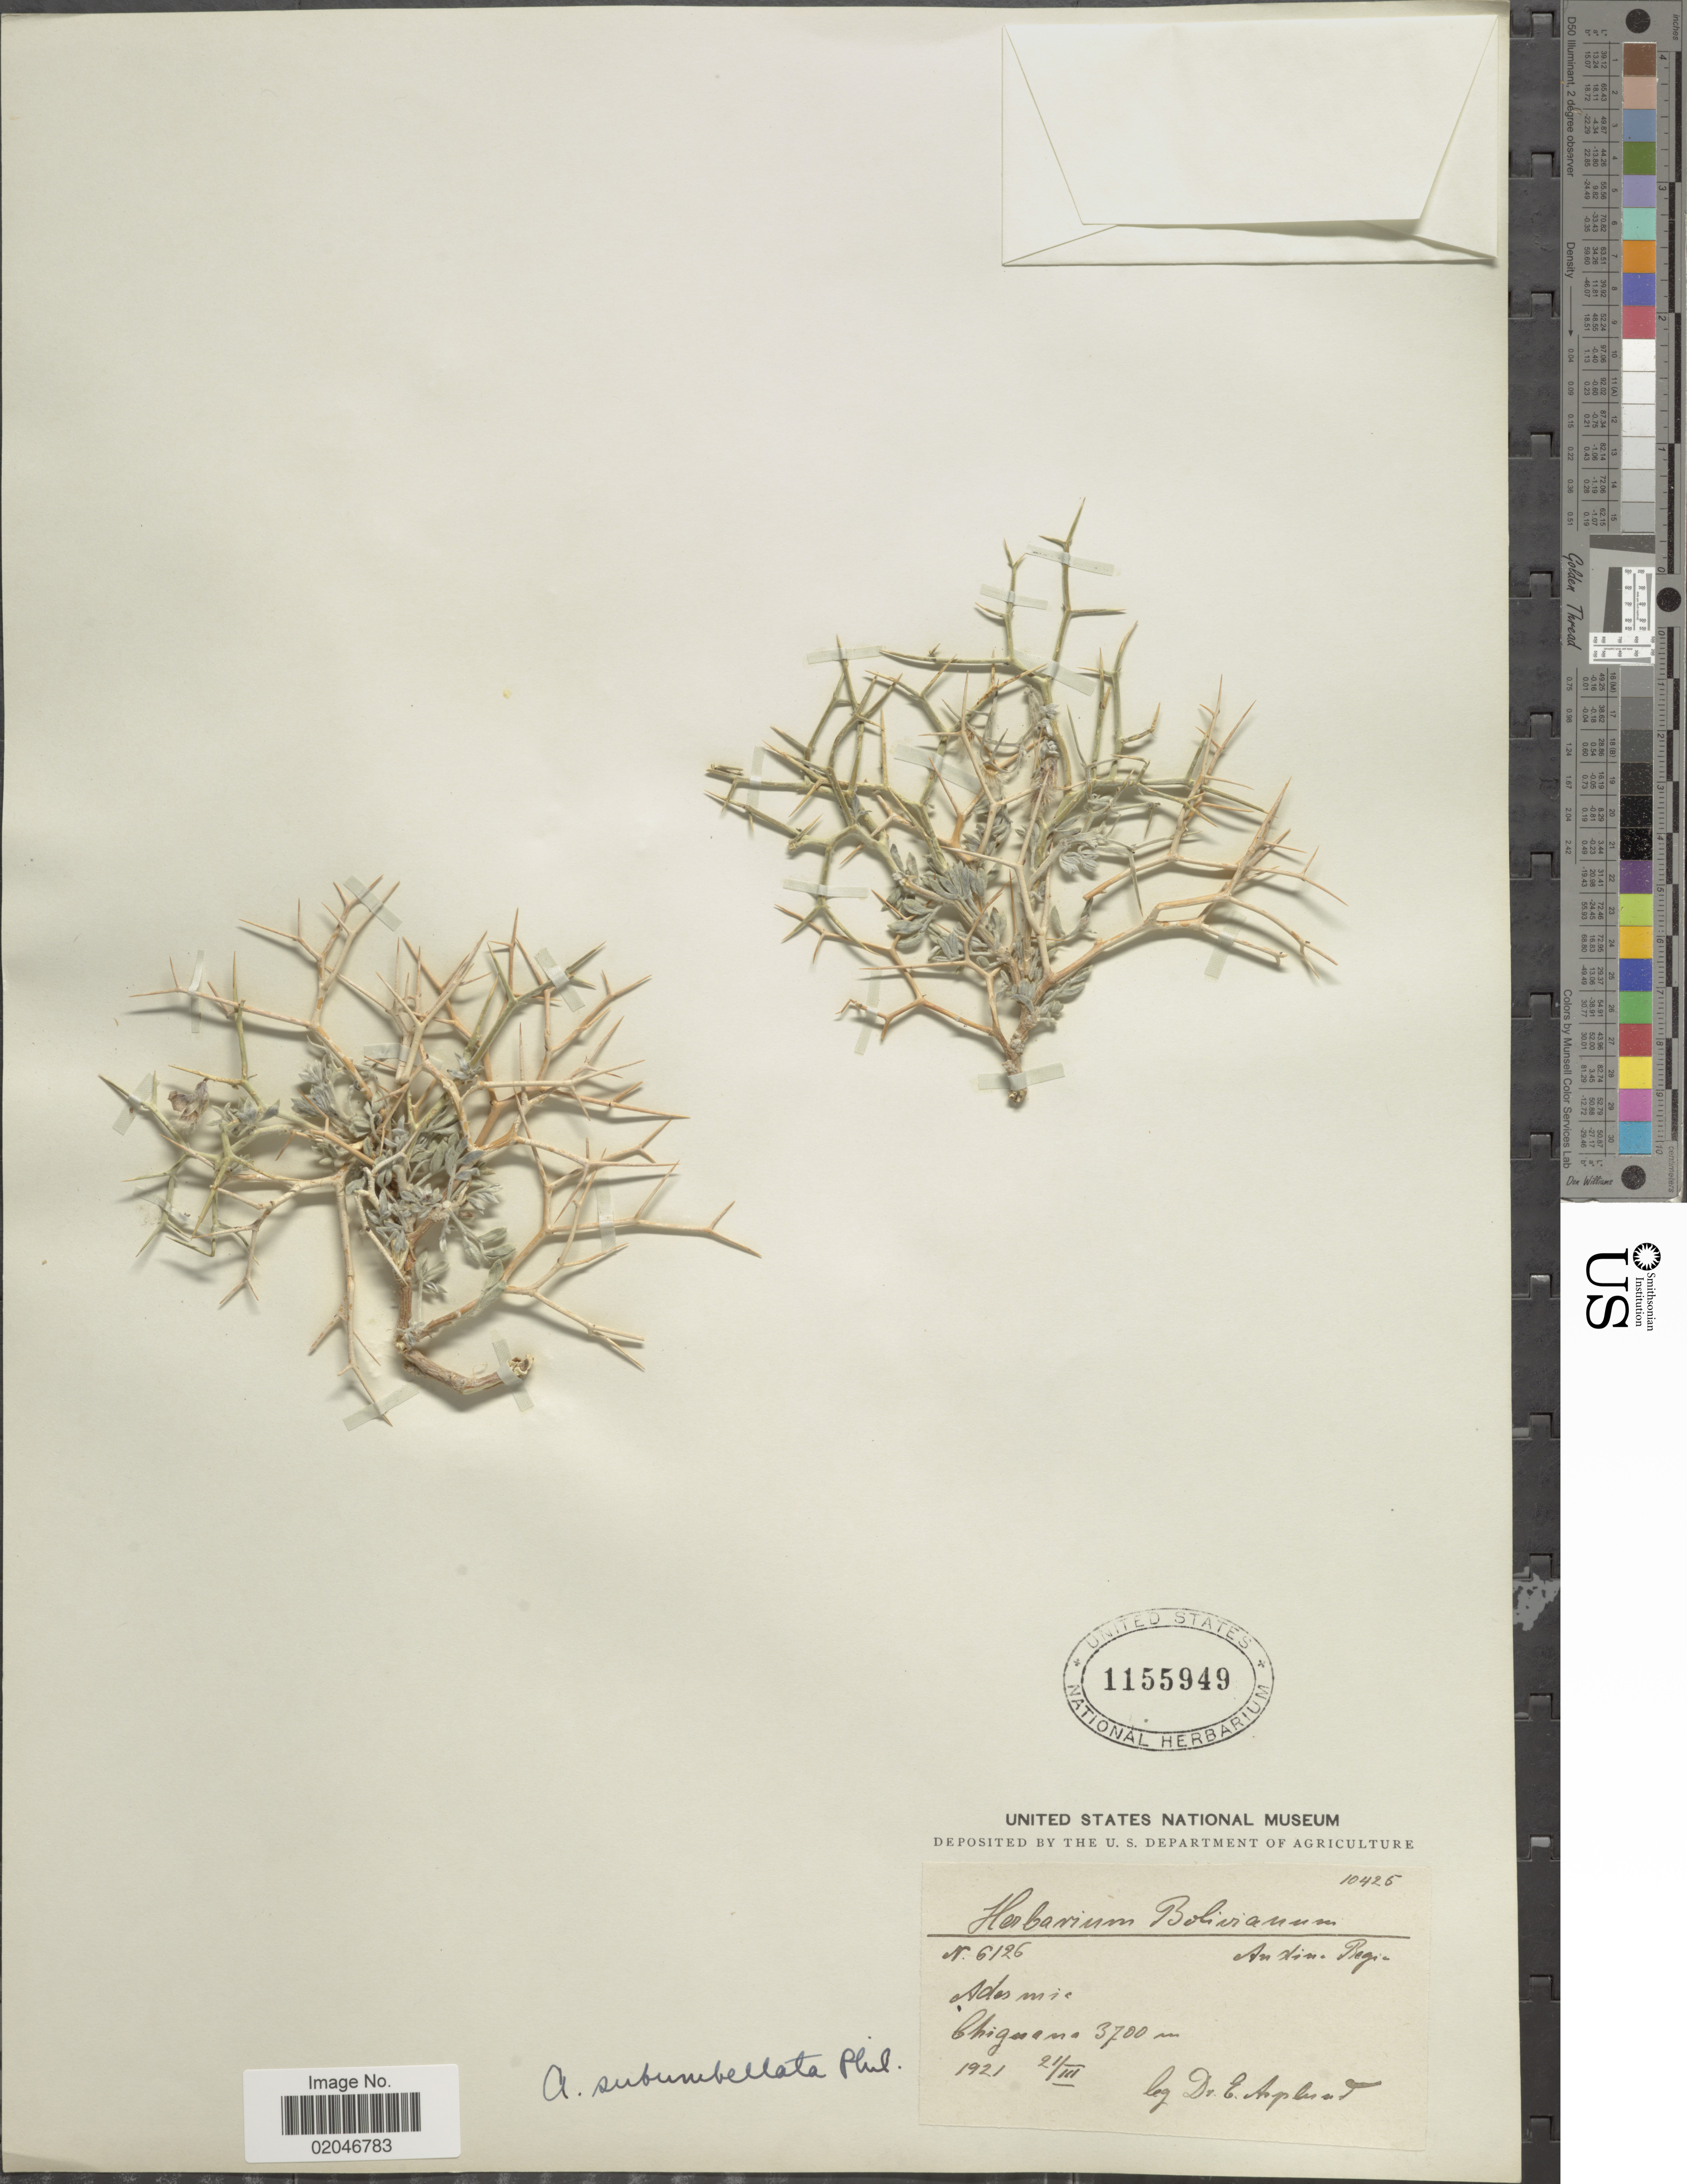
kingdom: Plantae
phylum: Tracheophyta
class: Magnoliopsida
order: Fabales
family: Fabaceae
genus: Adesmia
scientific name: Adesmia aegiceras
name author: Phil.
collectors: E. Asplund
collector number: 6126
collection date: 1921-03-21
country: Bolivia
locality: Chiguana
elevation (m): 3700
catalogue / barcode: US 1155949